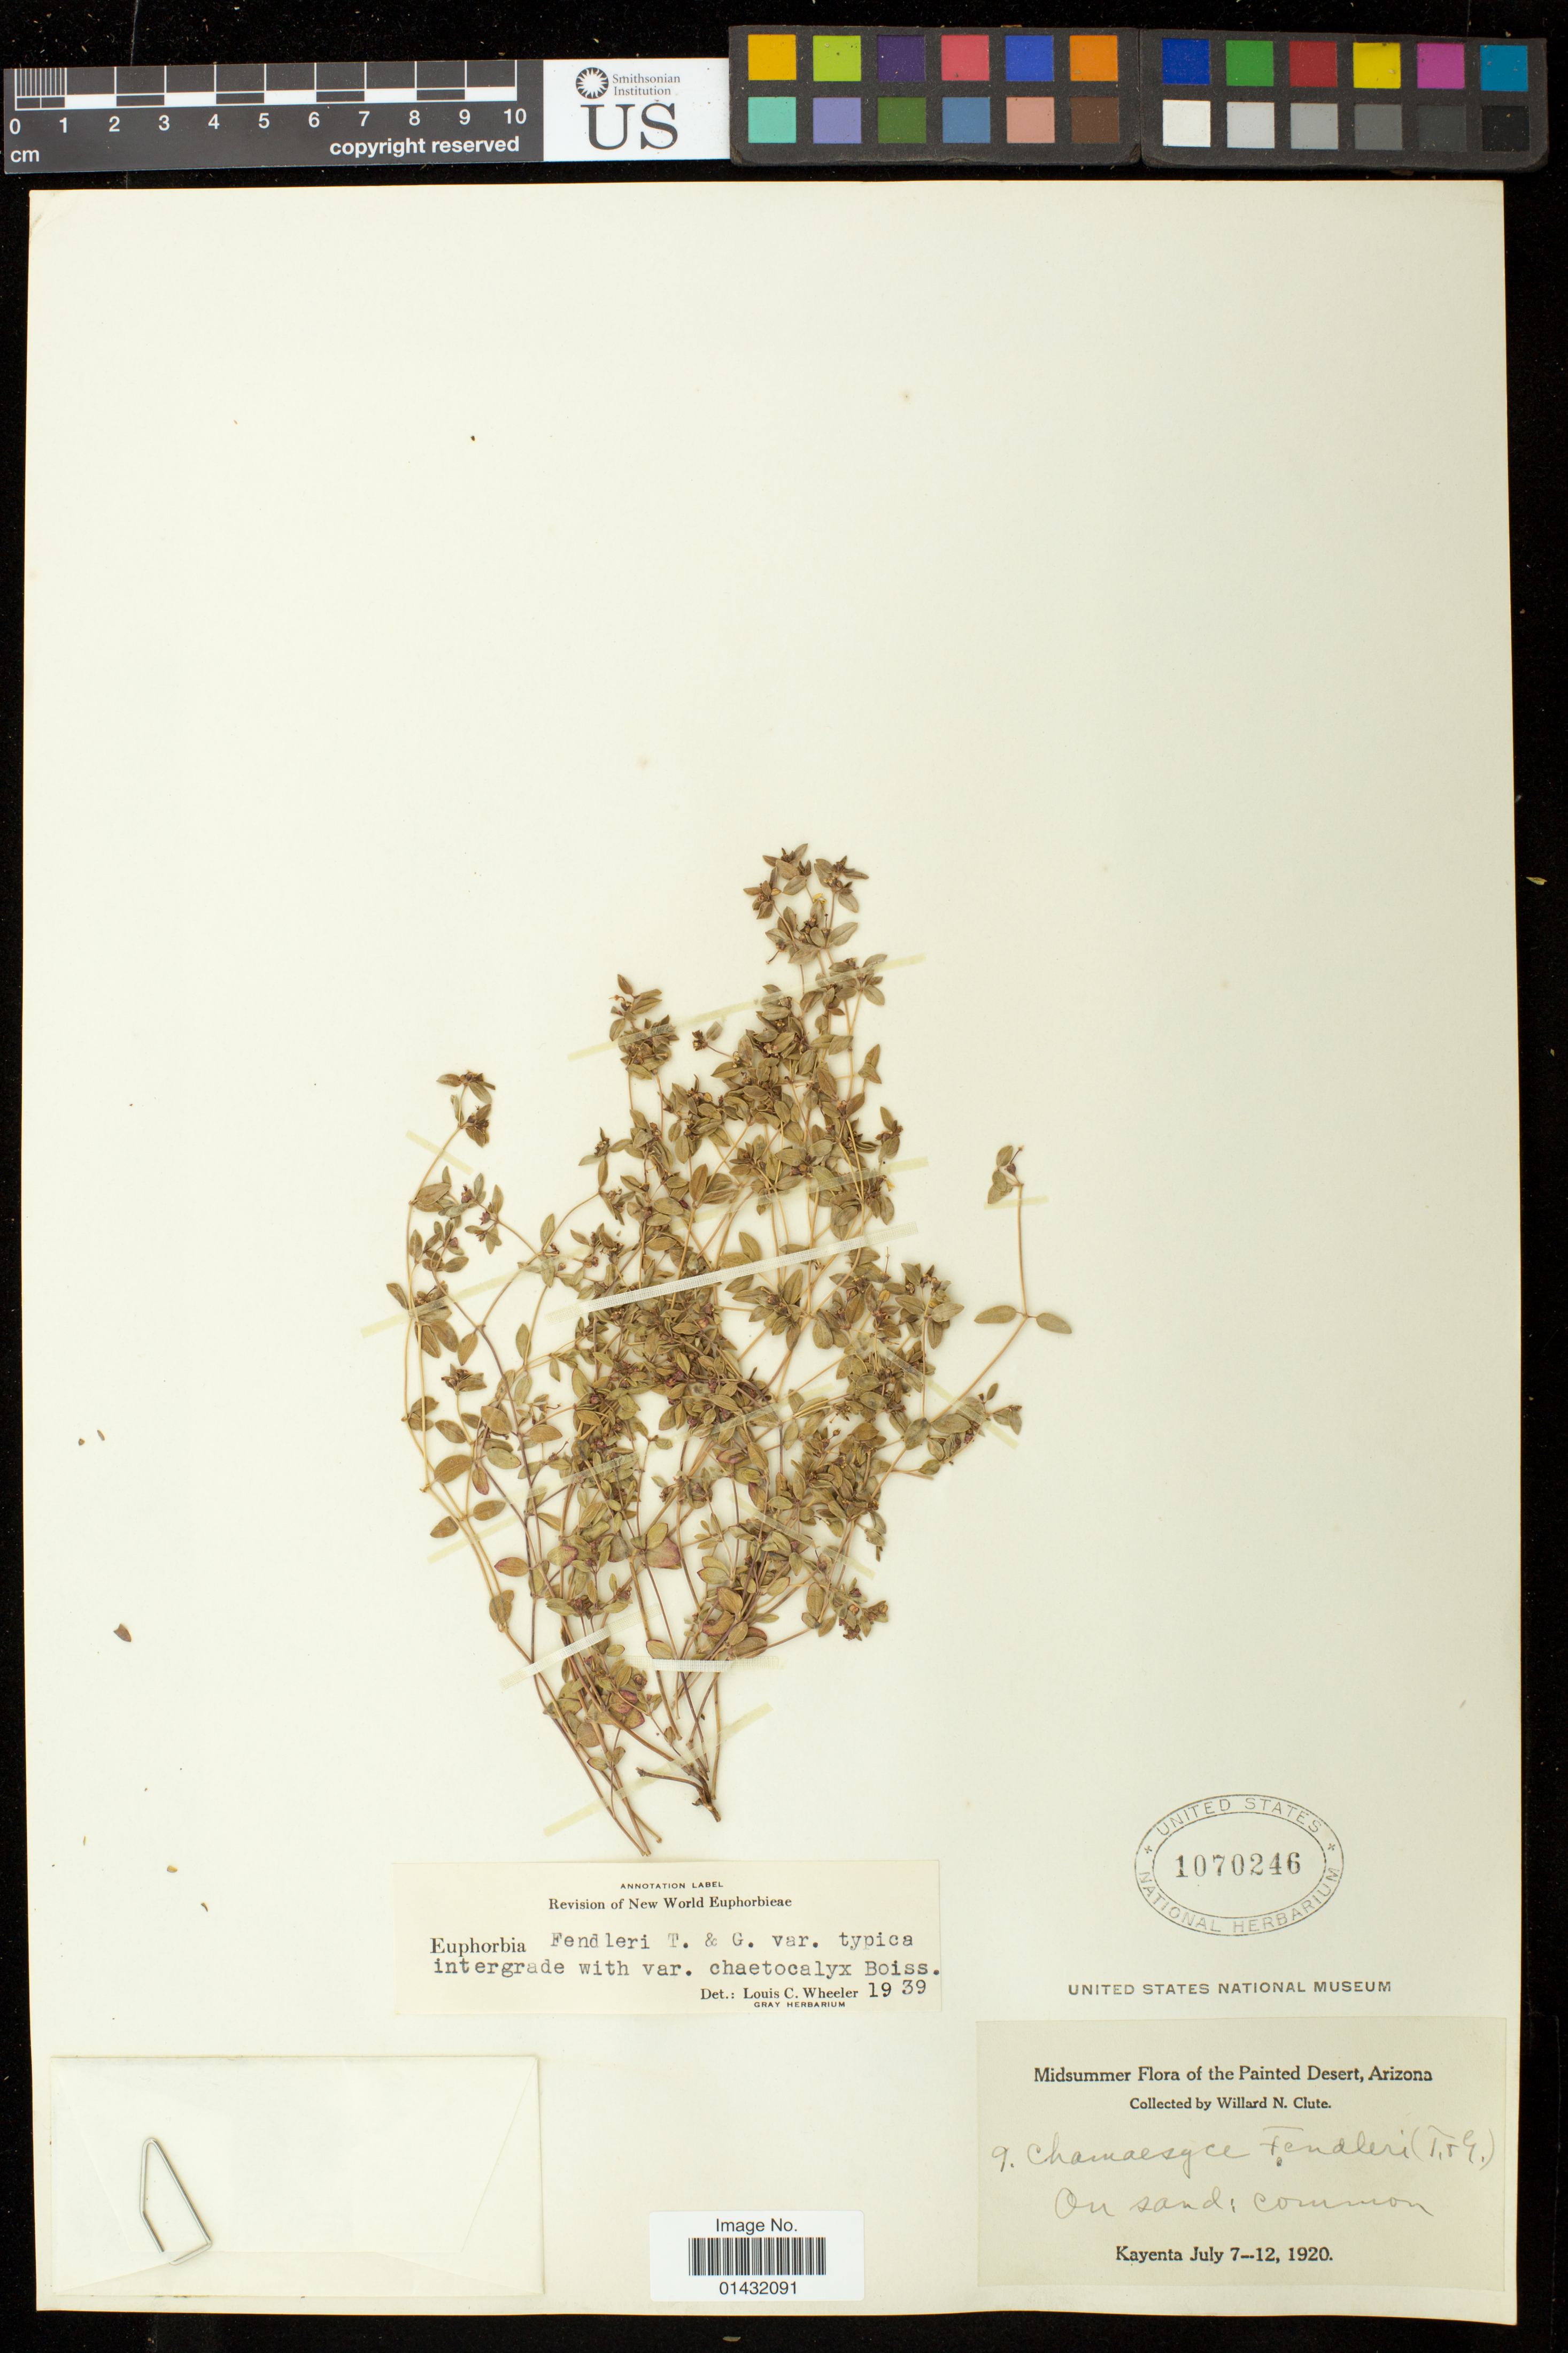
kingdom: Plantae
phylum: Tracheophyta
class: Magnoliopsida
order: Malpighiales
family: Euphorbiaceae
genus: Euphorbia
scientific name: Euphorbia chaetocalyx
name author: Tidestr.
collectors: W. N. Clute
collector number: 9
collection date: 1920-07-07/1920-07-20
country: United States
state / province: Arizona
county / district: Navajo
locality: Kayenta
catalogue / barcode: US 1070246